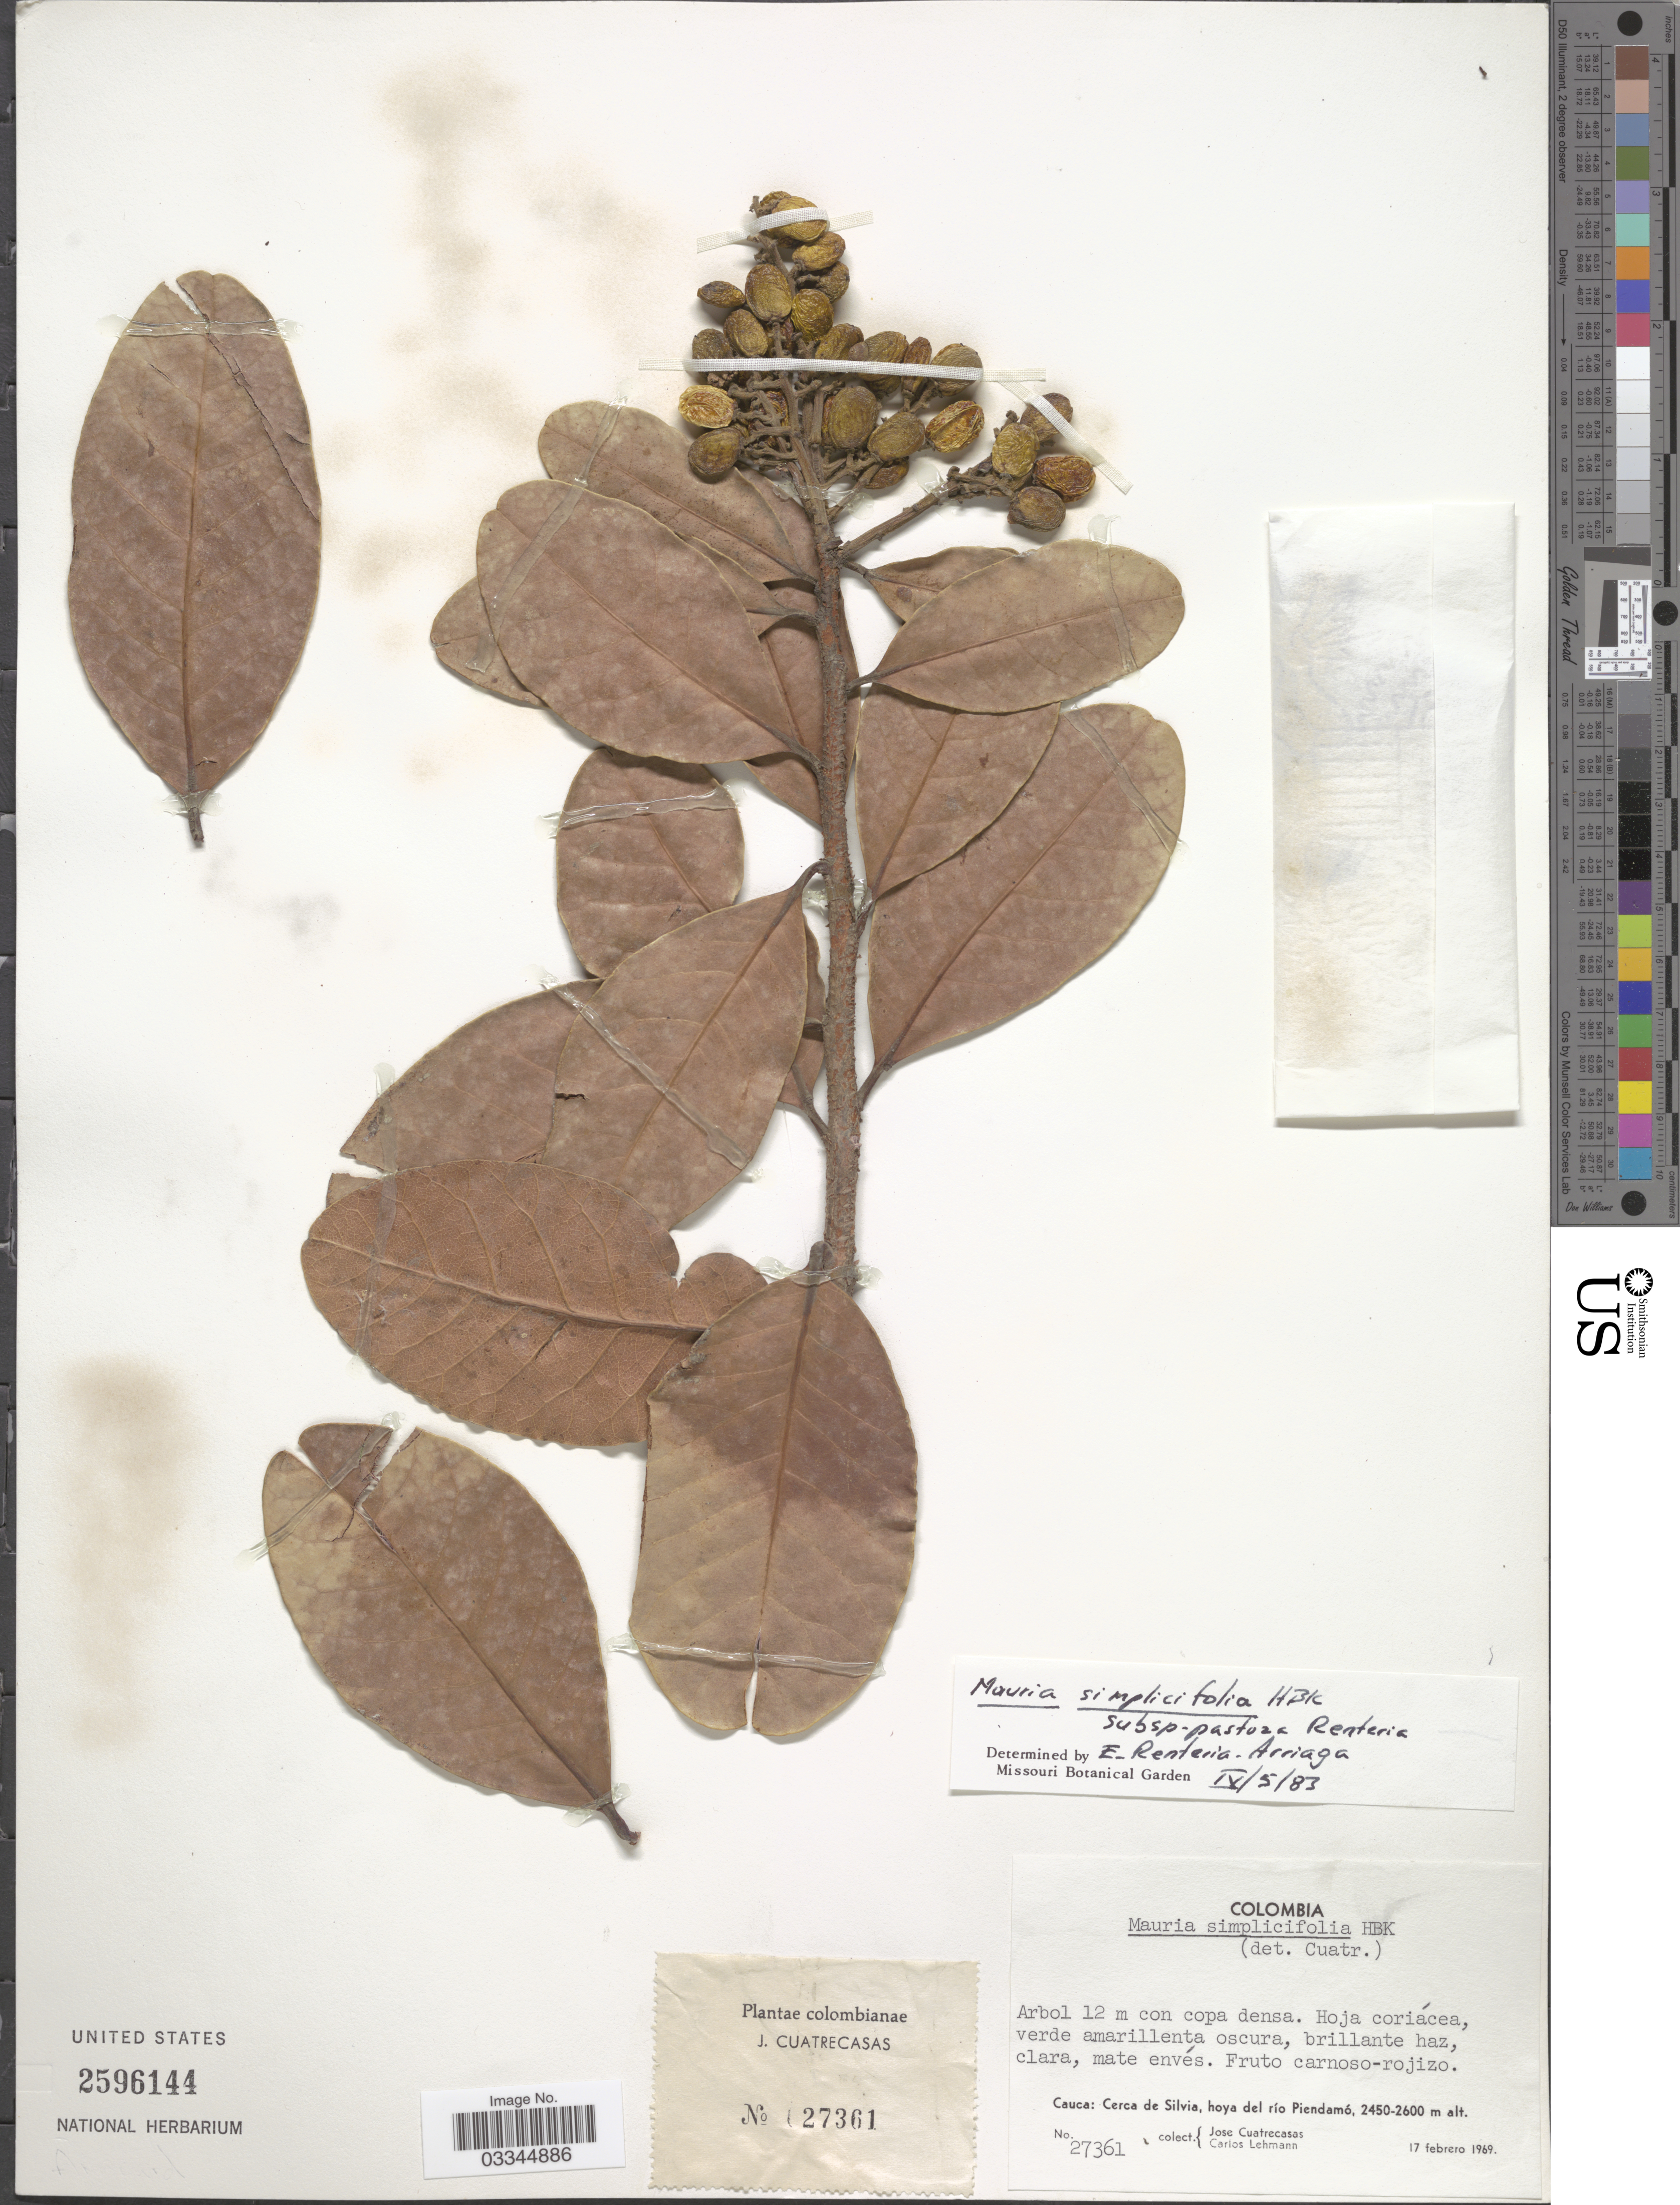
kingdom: Plantae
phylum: Tracheophyta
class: Magnoliopsida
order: Sapindales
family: Anacardiaceae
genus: Mauria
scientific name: Mauria simplicifolia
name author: Kunth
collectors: J. Cuatrecasas & C. Lehmann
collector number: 27361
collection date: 1969-02-17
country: Colombia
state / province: Cauca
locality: Cerca de Silvia, hoya del río Piendamó.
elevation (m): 2450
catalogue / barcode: US 2596144